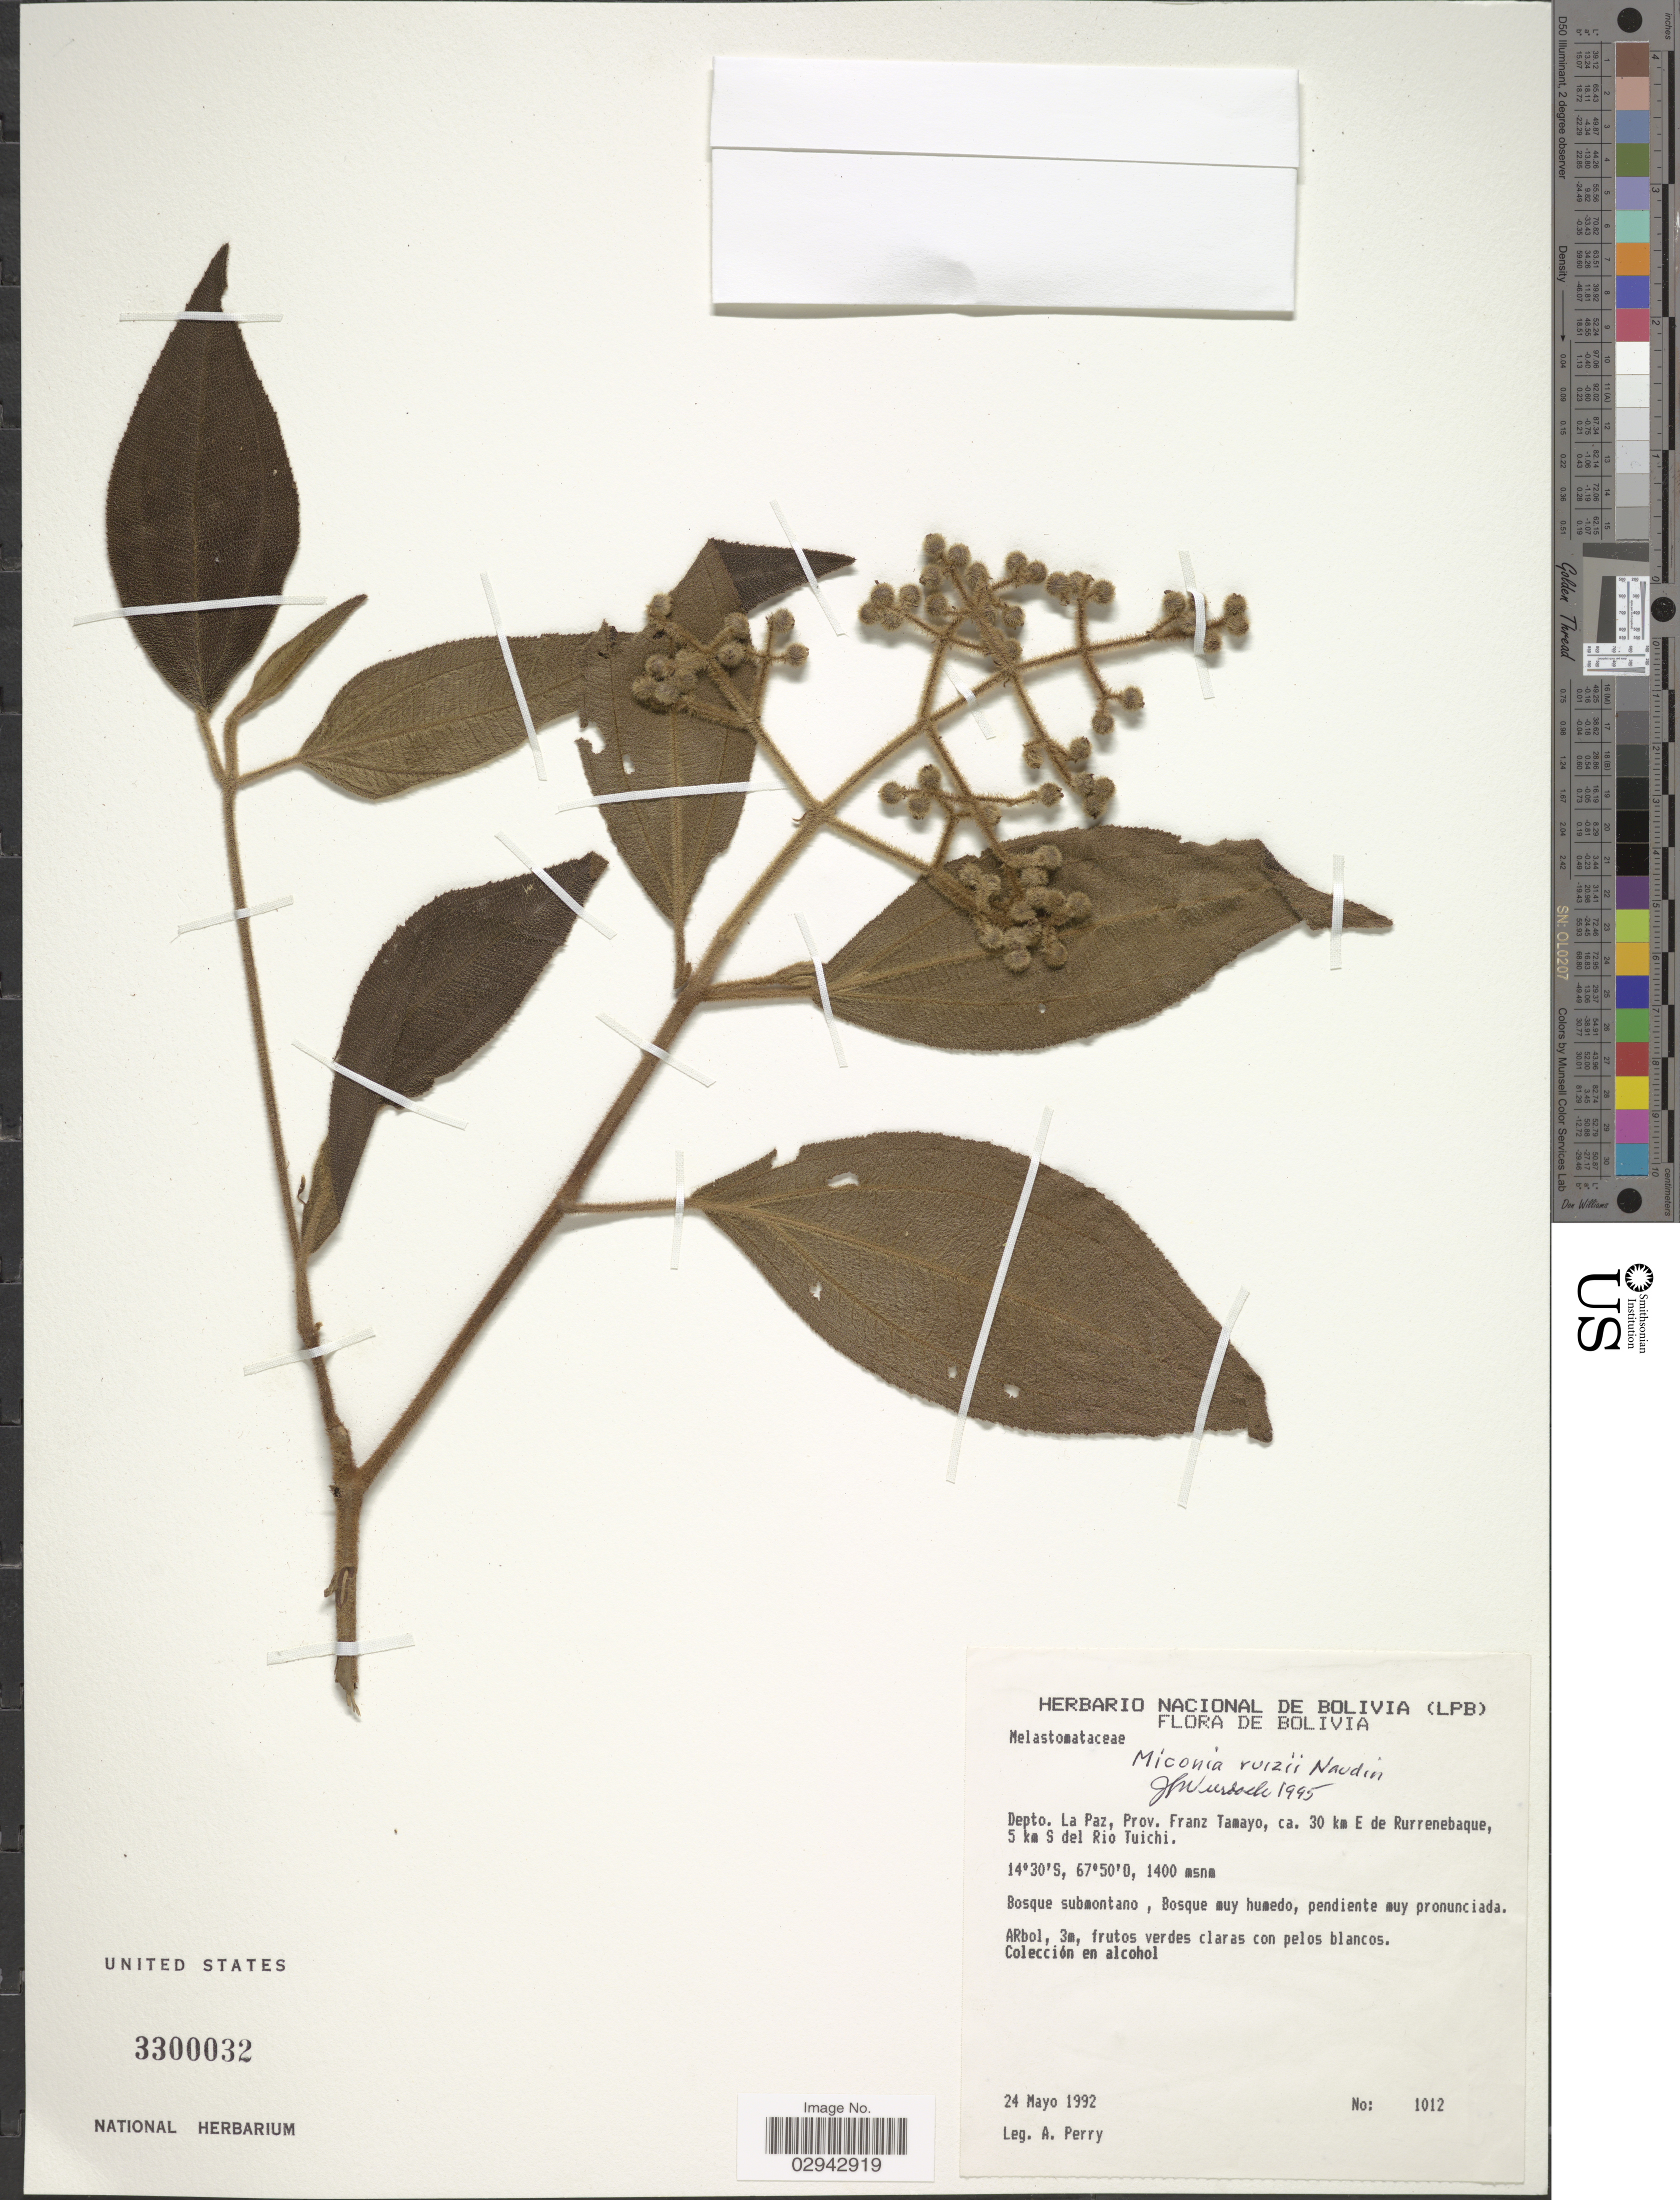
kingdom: Plantae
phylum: Tracheophyta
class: Magnoliopsida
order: Myrtales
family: Melastomataceae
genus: Miconia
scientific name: Miconia ruizii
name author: Naudin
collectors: A. Perry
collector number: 1012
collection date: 1992-05-24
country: Bolivia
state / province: La Paz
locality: Depto. La Paz, Prov. Franz Tamayo, ca. 30 km E de Rurrenbaque, 5 km S del Rio Tuichi.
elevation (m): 1400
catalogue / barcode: US 3300032